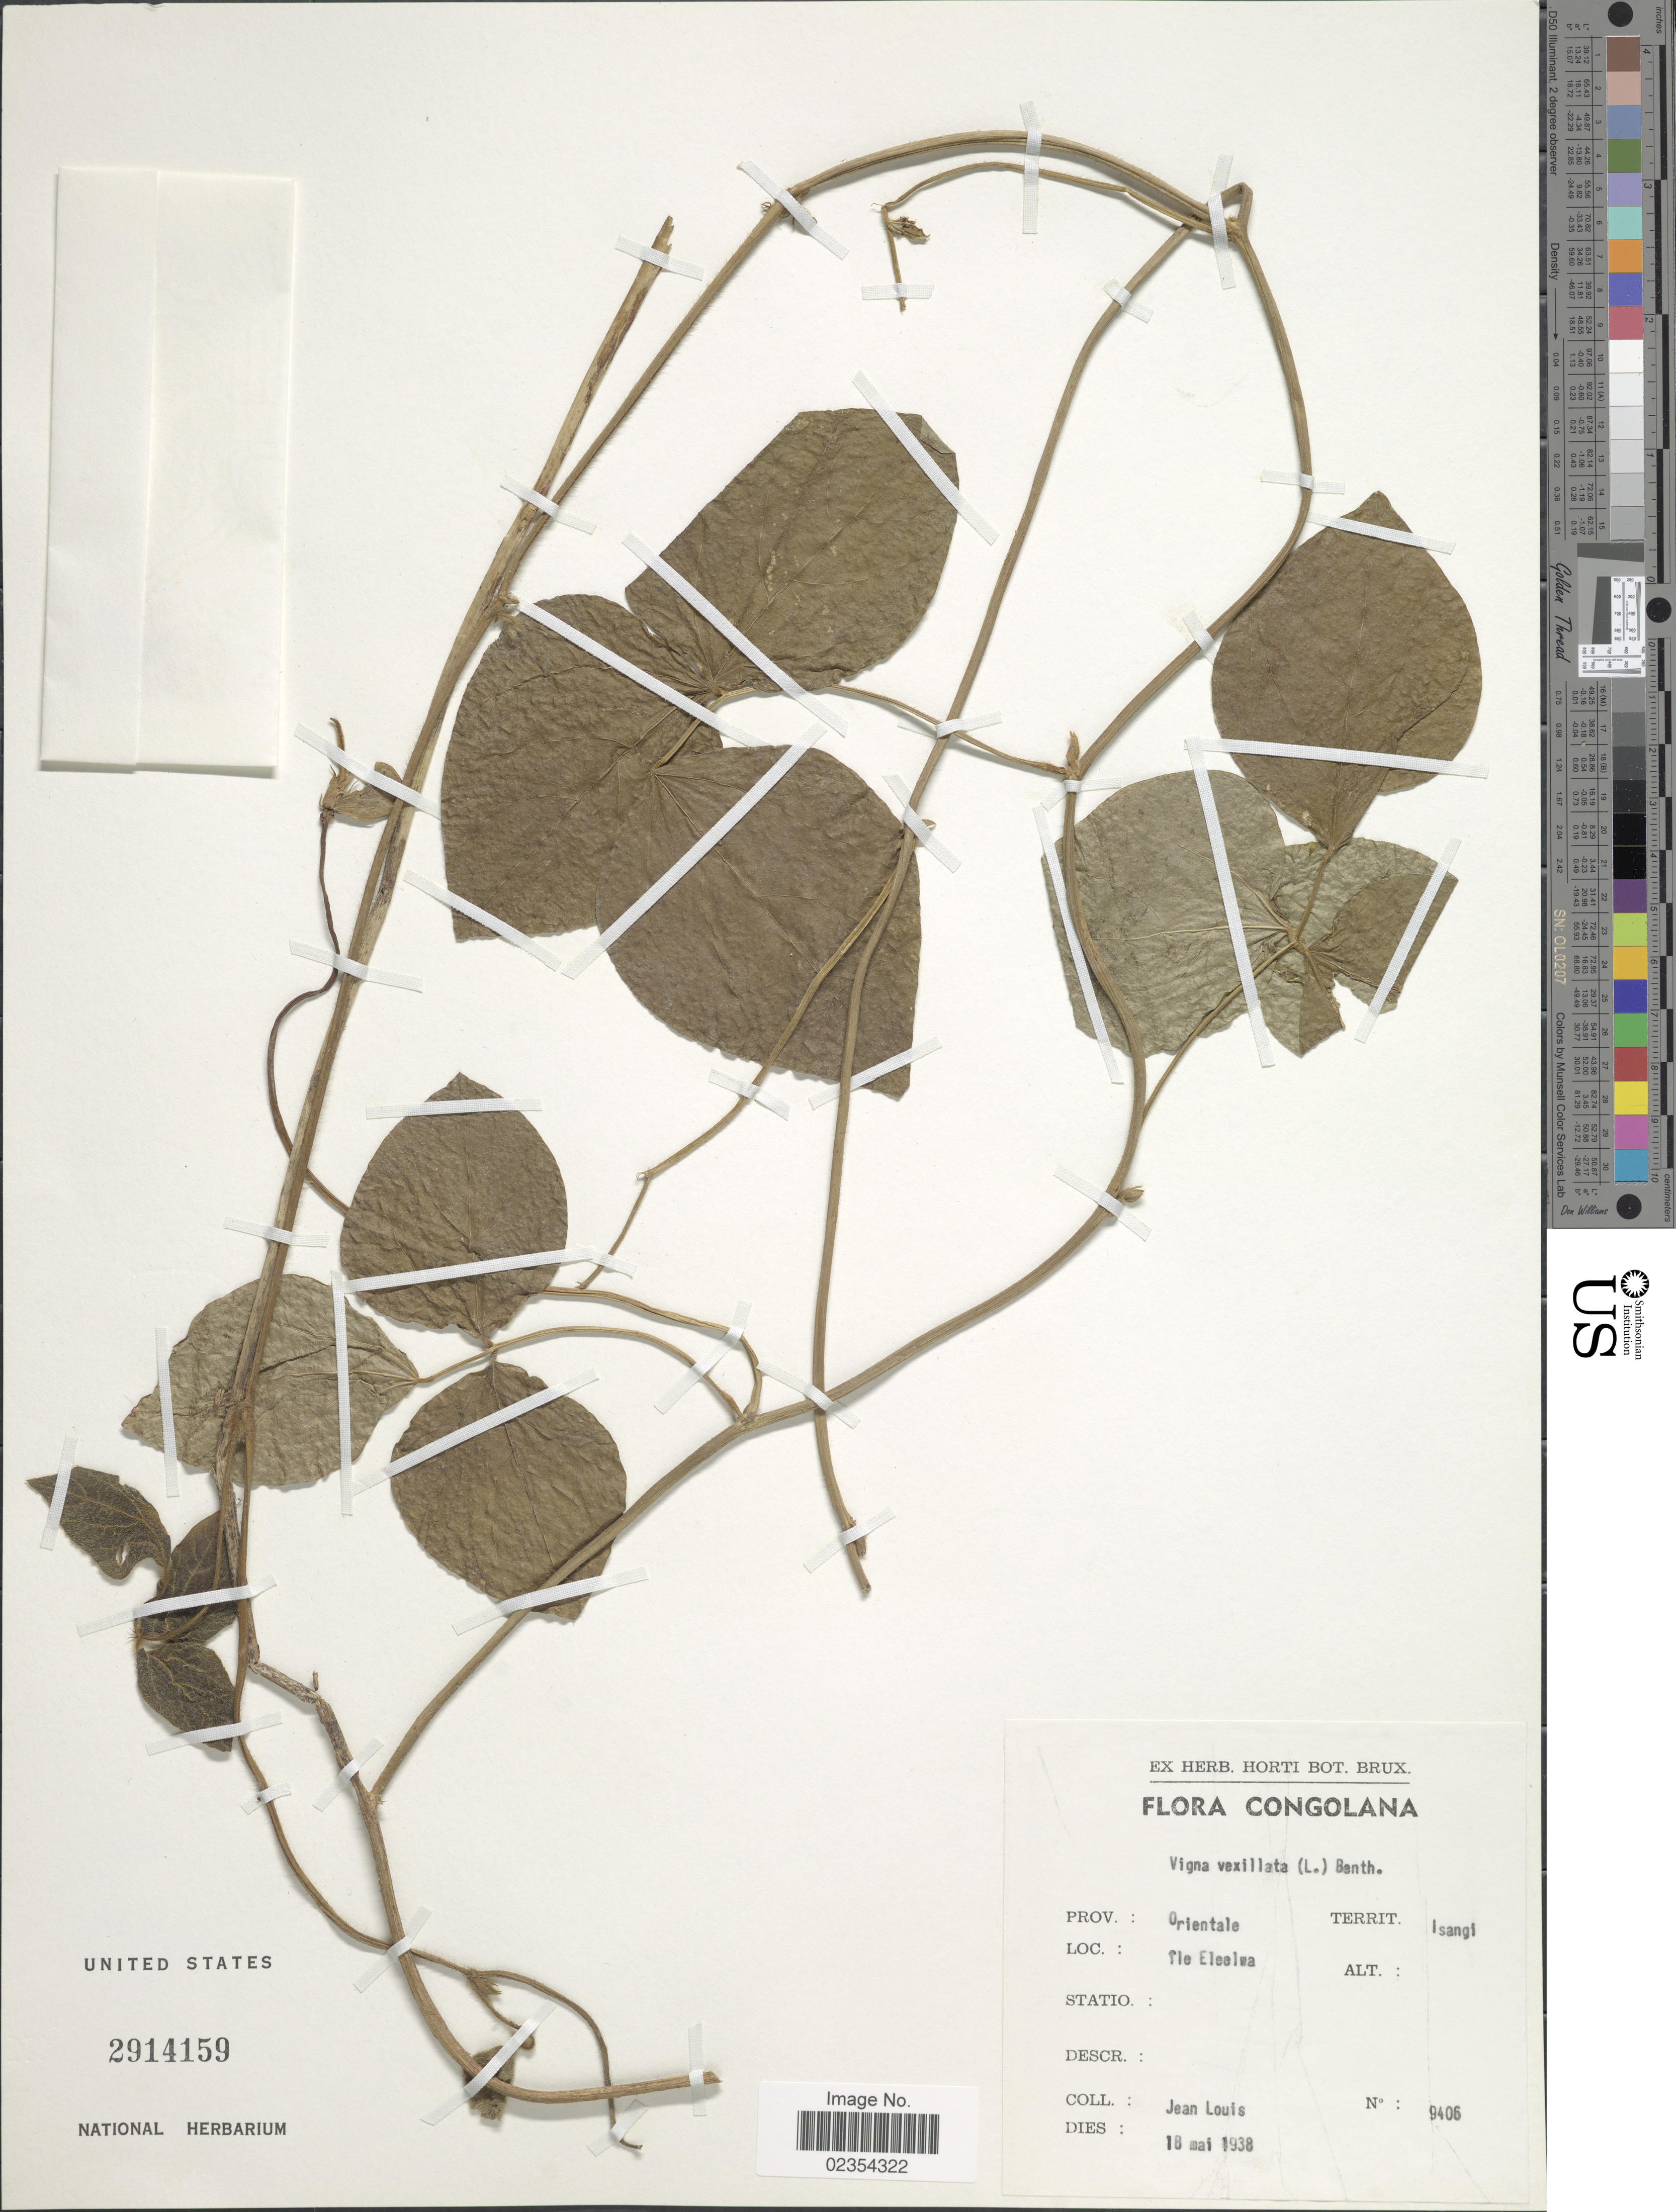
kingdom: Plantae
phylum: Tracheophyta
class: Magnoliopsida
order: Fabales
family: Fabaceae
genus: Vigna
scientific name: Vigna vexillata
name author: (L.) A. Rich.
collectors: J. Louis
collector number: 9406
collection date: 1938-05-18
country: Congo, Democratic Republic of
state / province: Tshopo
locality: Congolana, Prov.: Orientale, Territ. Isangi, Ile Eleelwa.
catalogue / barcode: US 2914159